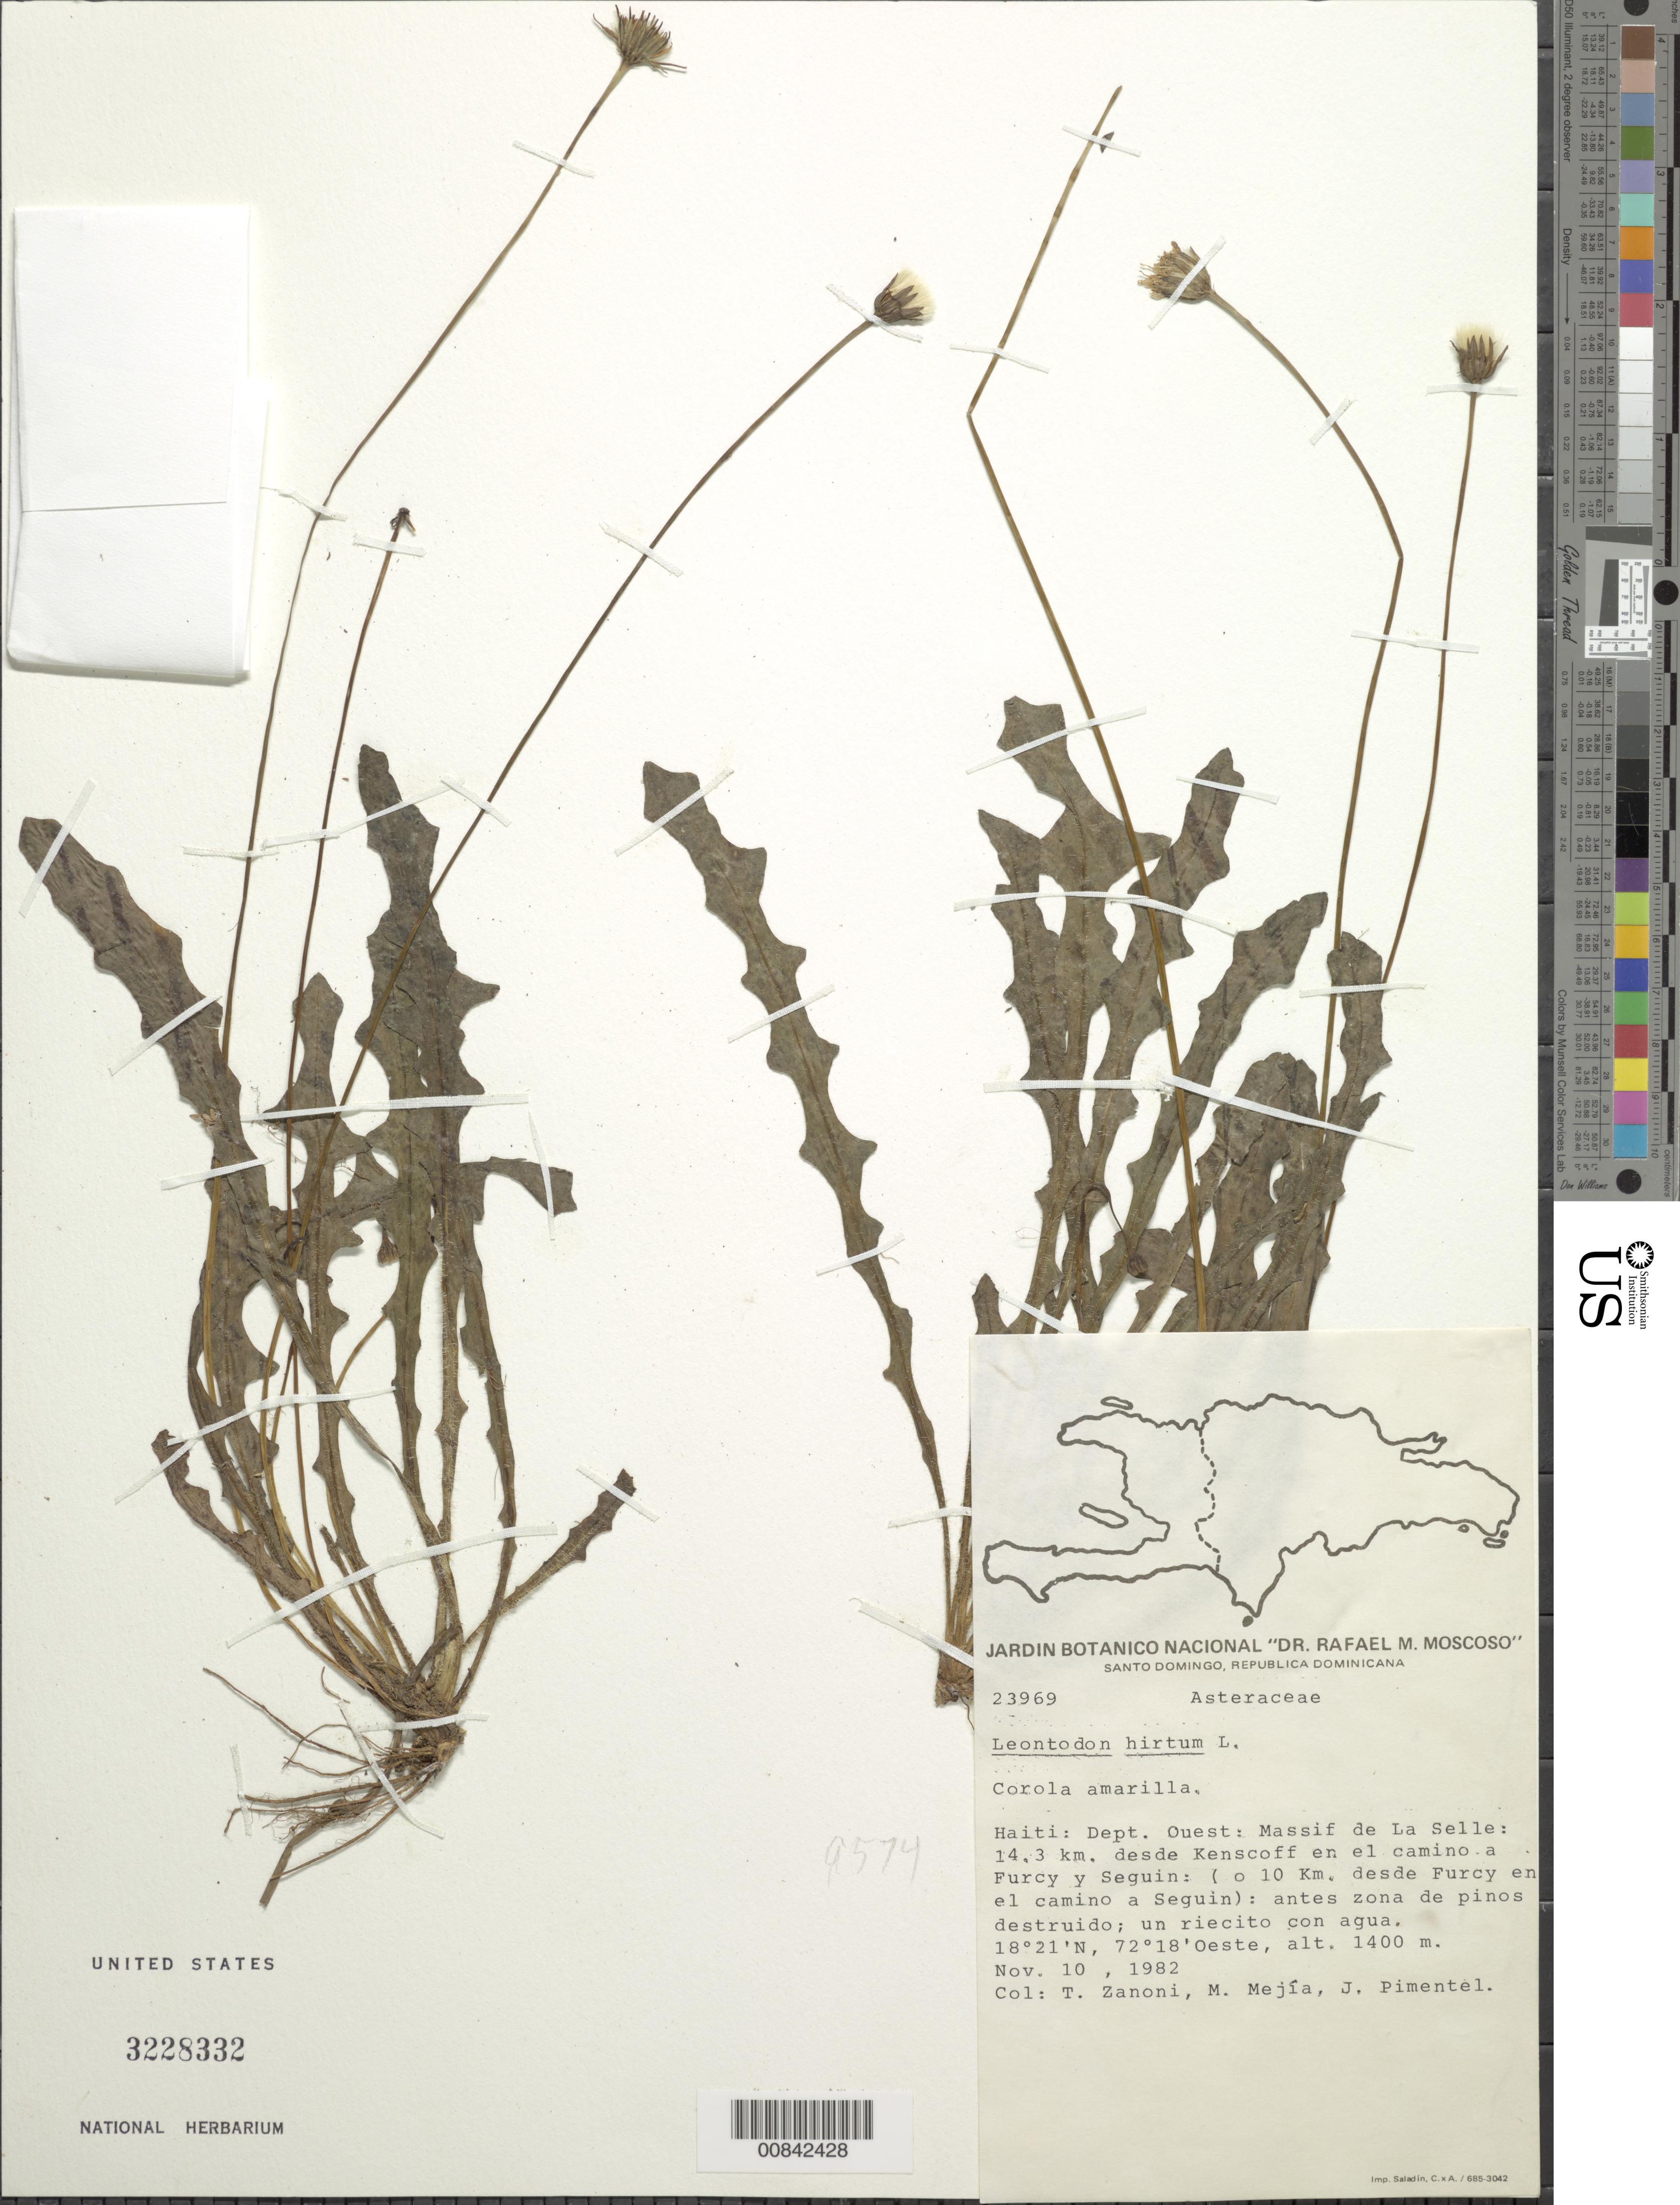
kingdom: Plantae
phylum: Tracheophyta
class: Magnoliopsida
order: Asterales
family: Asteraceae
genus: Leontodon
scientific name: Leontodon hirtus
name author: L.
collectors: T. A. Zanoni, M. Mejia & J. Pimentel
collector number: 23969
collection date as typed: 10 Nov 1982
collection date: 1982-11-10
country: Haiti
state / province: Ouest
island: Hispaniola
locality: Massif de la Selle, 14.3 km desde Kenscoff en el camino a Furcy y Seguin (o 10 km desde Furcy en el camino a Sequin), antes zona de pinos destruido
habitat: Un riecito con agua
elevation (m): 1400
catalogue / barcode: US 3228332